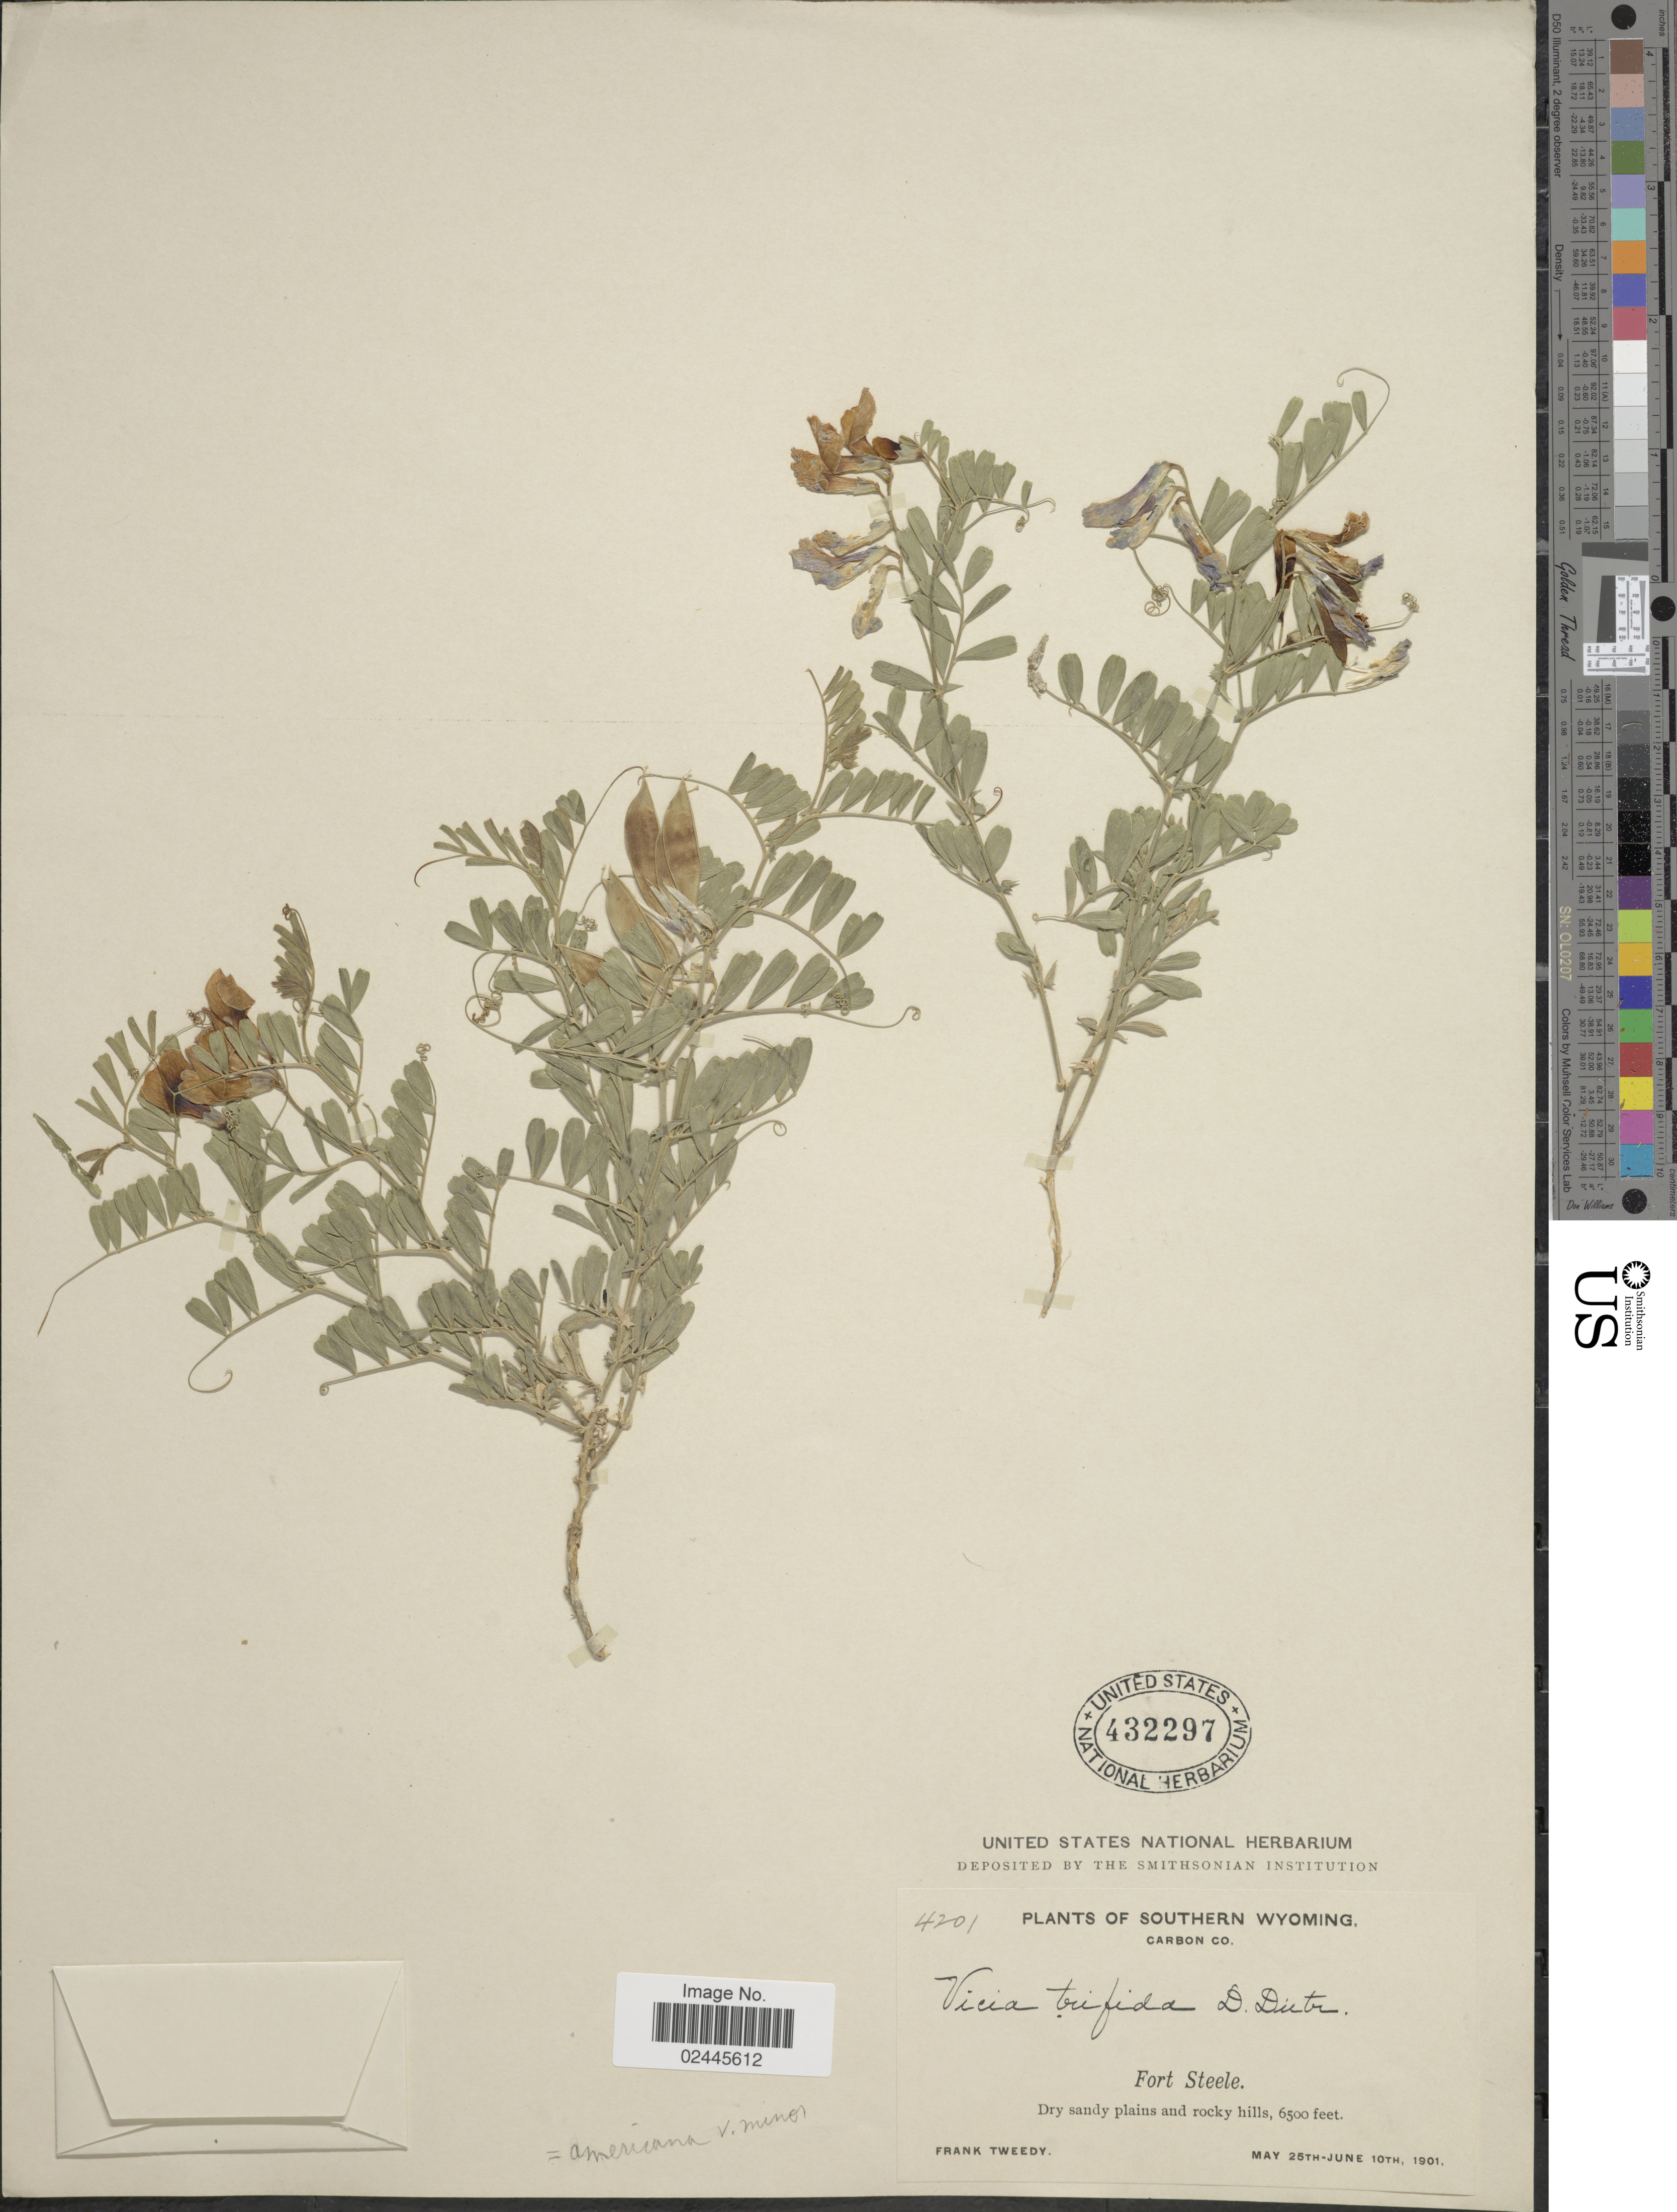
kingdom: Plantae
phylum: Tracheophyta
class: Magnoliopsida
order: Fabales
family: Fabaceae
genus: Vicia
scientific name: Vicia americana var. minor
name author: Hook.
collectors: F. Tweedy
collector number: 4201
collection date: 1901-05-25/1901-06-10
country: United States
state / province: Wyoming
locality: Southern Wyoming, Carbon Co., Fort Steele, dry sandy plains and rocky hills.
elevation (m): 1981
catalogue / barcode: US 432297